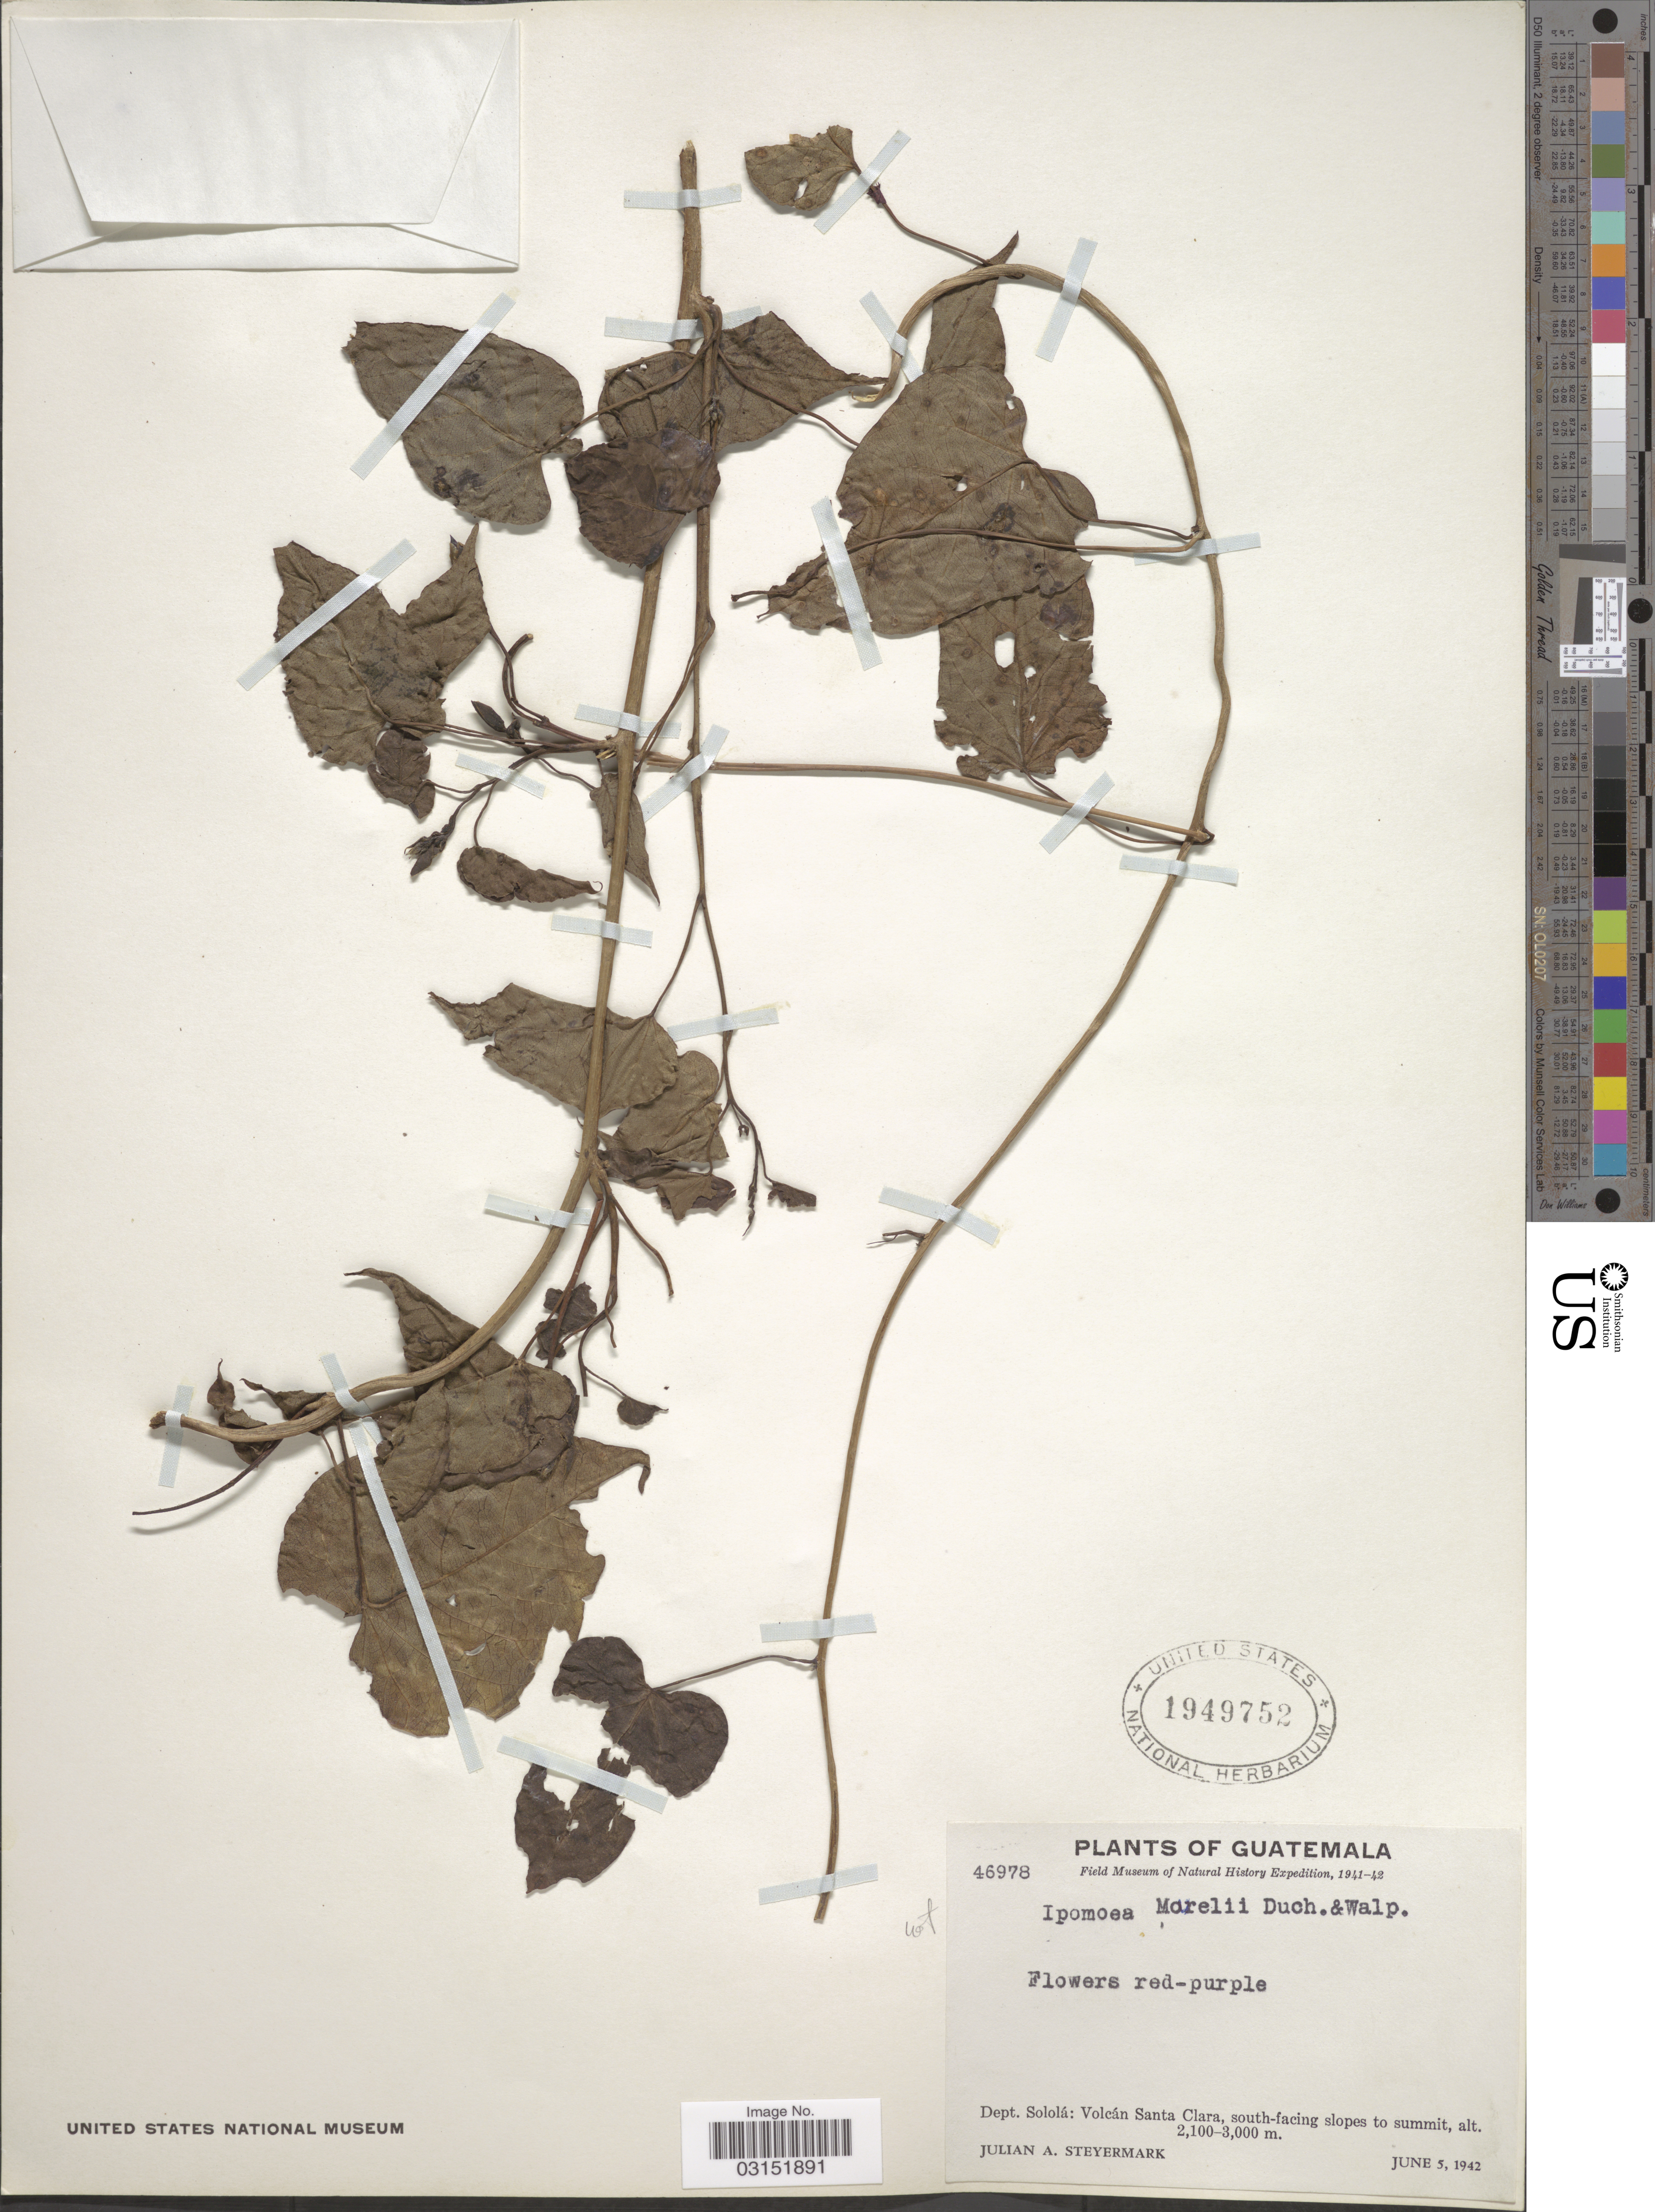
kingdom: Plantae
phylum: Tracheophyta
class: Magnoliopsida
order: Solanales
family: Convolvulaceae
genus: Ipomoea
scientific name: Ipomoea sp.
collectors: J. Steyermark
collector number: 46978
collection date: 1942-06-05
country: Guatemala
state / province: Sololá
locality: Dept. Sololá: Volcán Santa Clara, south-facing slopes to summit.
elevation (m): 2100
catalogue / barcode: US 1949752